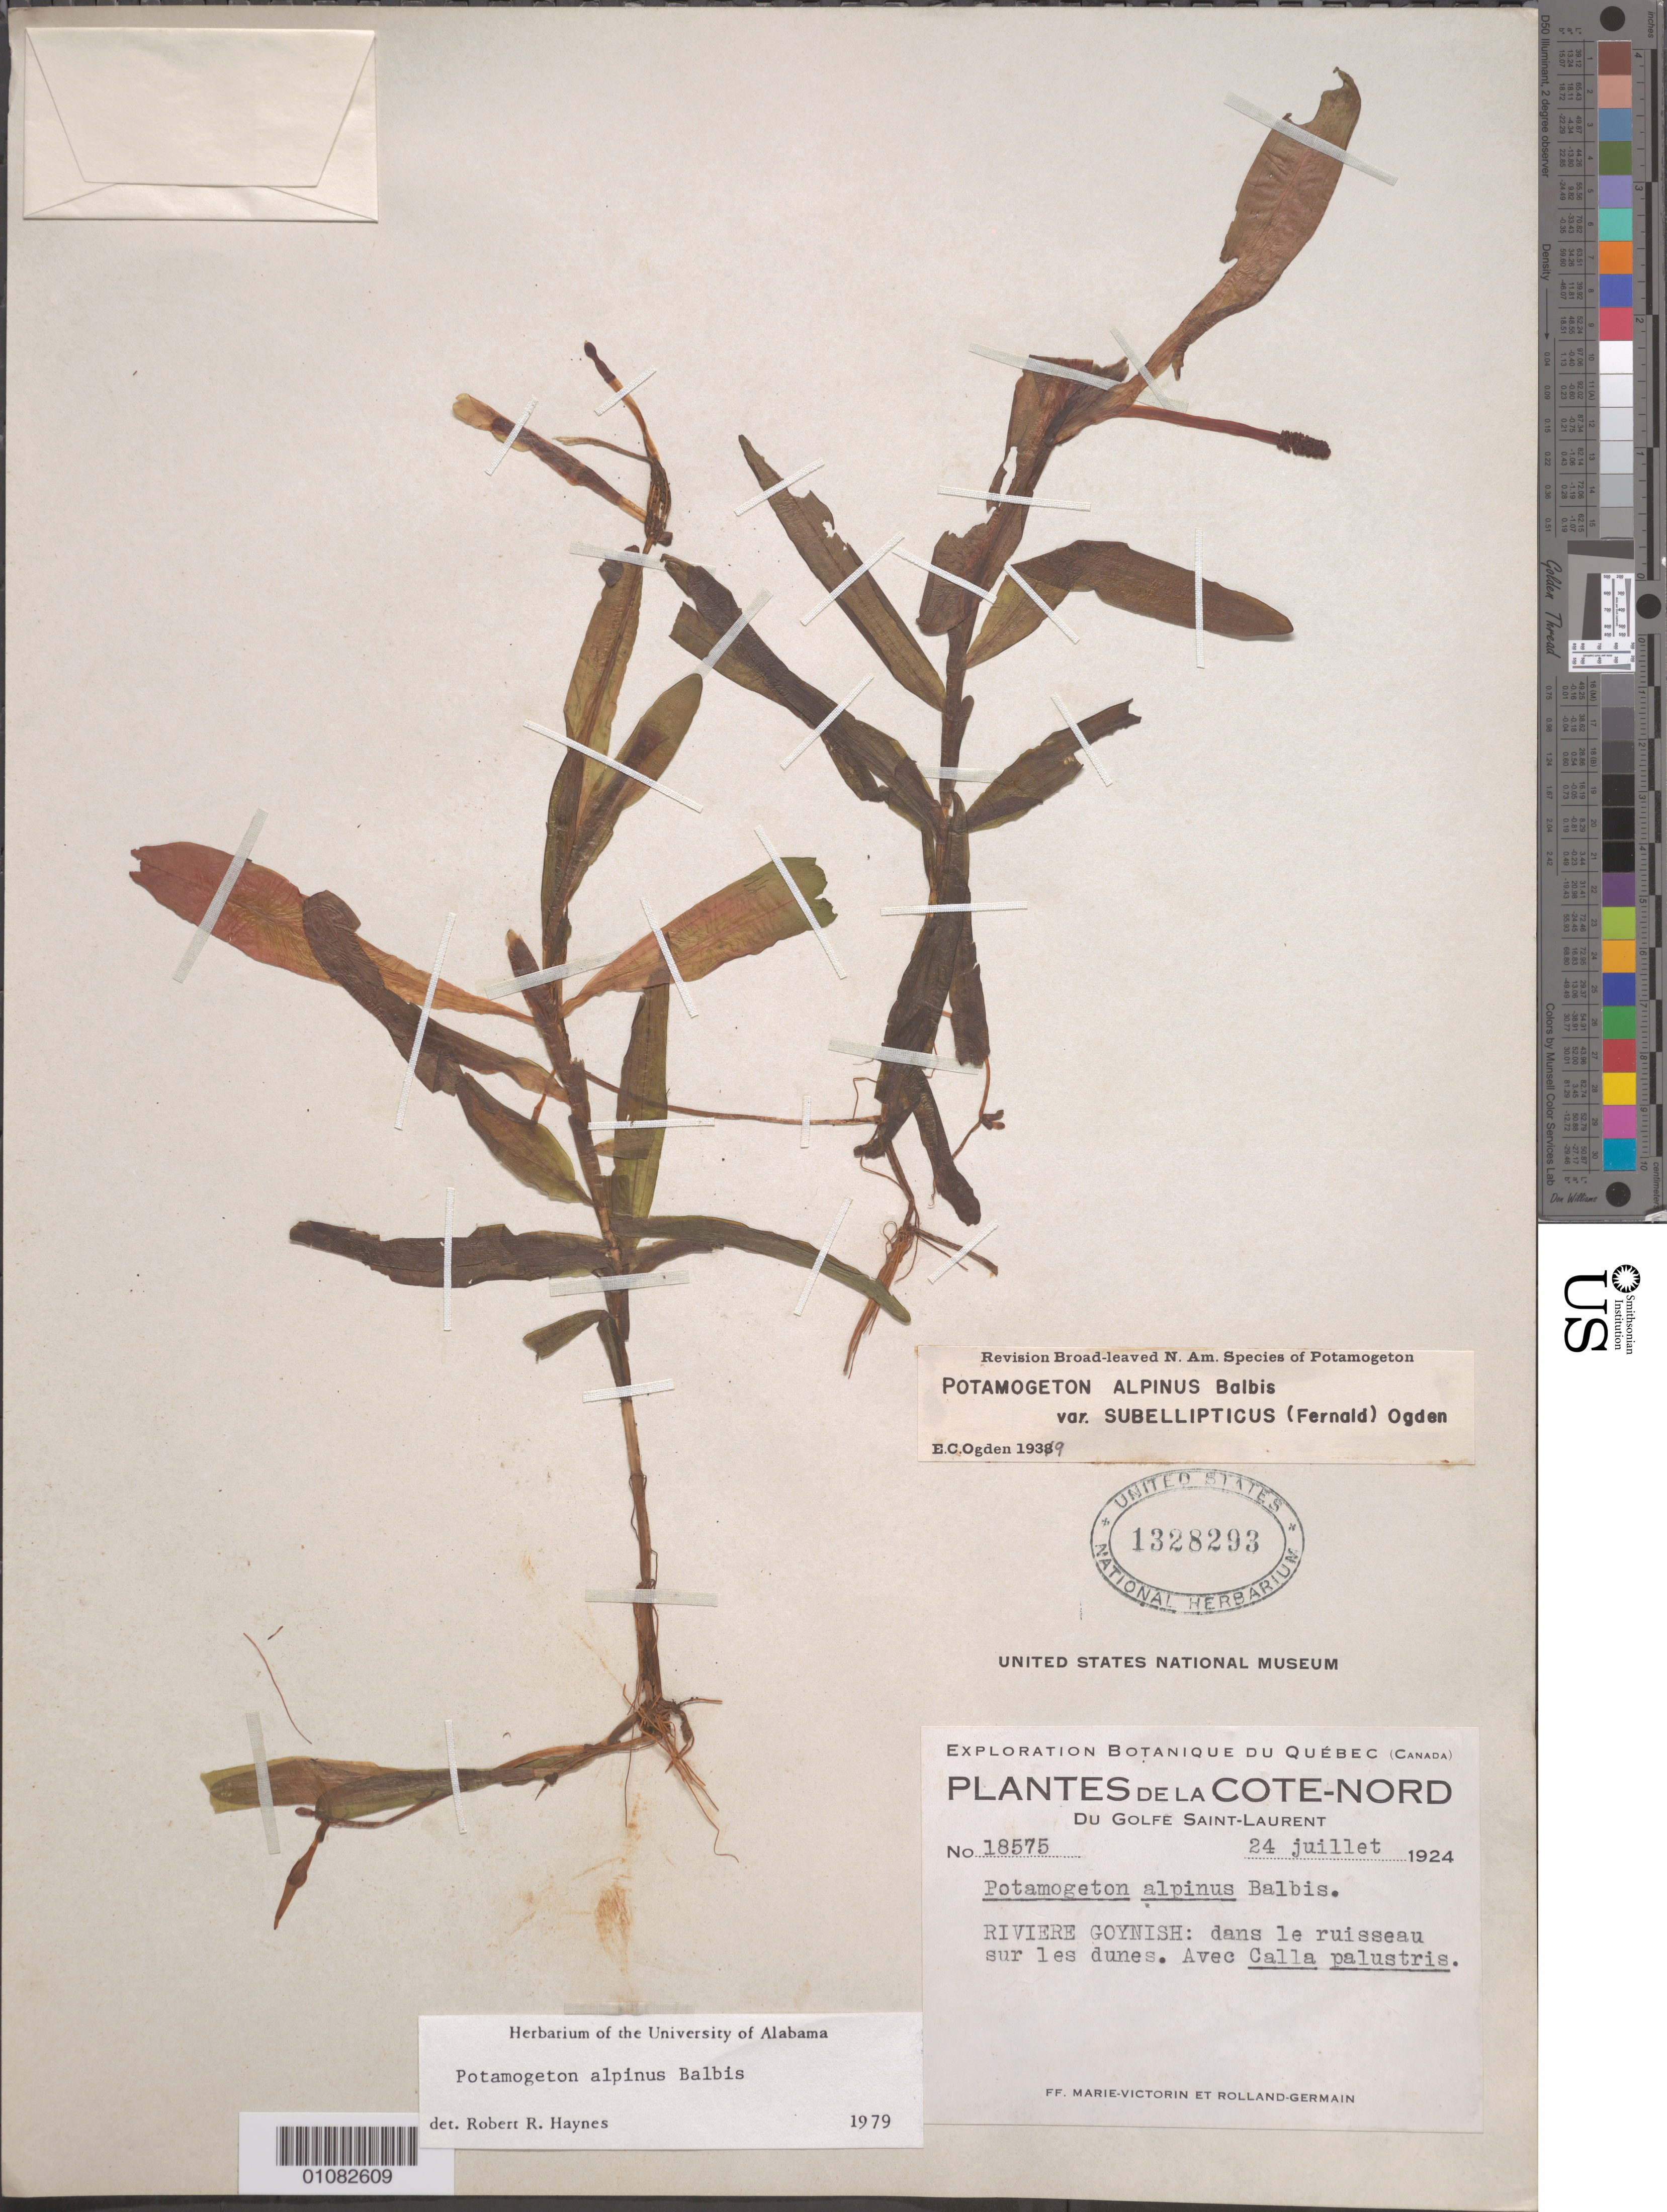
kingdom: Plantae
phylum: Tracheophyta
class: Liliopsida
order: Alismatales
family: Potamogetonaceae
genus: Potamogeton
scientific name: Potamogeton alpinus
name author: Balb.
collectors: Fr. Marie-Victorin & Rolland-Germain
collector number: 18575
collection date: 1924-07-24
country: Canada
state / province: Quebec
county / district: Cote Nord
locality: Cote- Nord du Golfe Saint- Laurent, Goynish River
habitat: In the creek on rocks.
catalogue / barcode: US 1328293